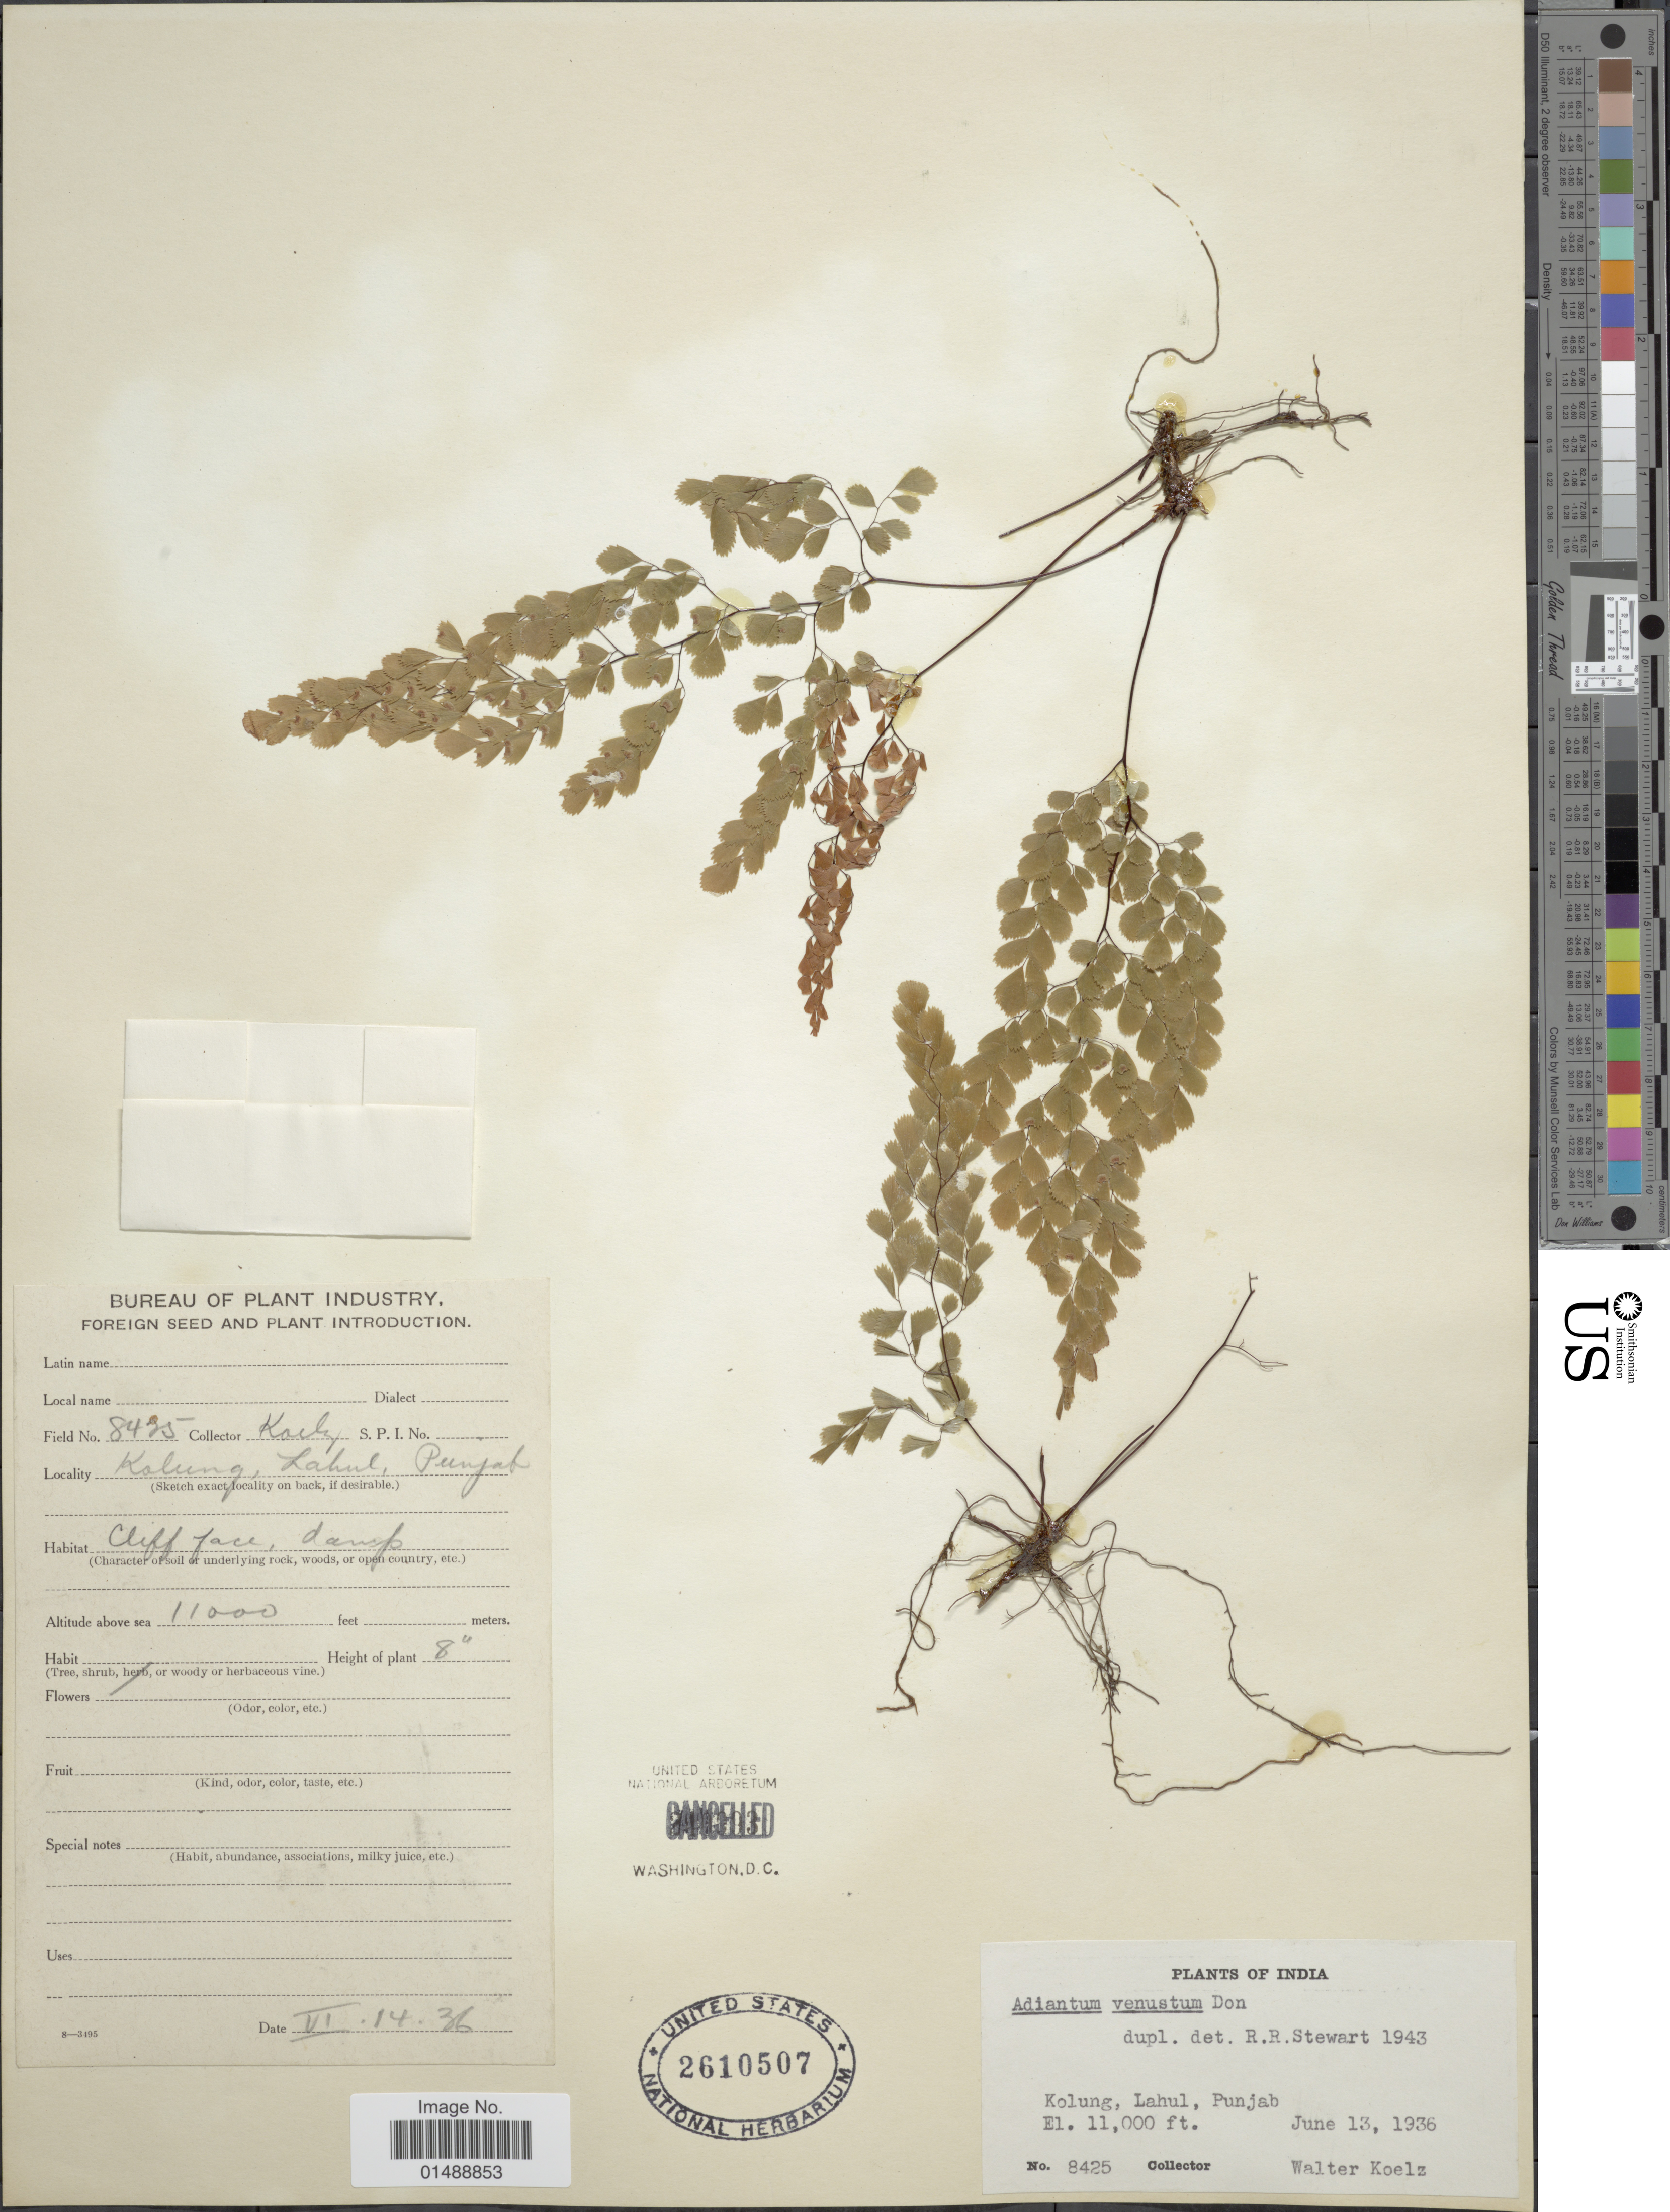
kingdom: Plantae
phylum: Tracheophyta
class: Polypodiopsida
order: Polypodiales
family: Pteridaceae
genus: Adiantum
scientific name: Adiantum venustum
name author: D. Don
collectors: W. N. Koelz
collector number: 8425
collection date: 1936-06-13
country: India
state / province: Punjab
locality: Kolung, Lahul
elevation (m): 3353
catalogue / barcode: US 2610507